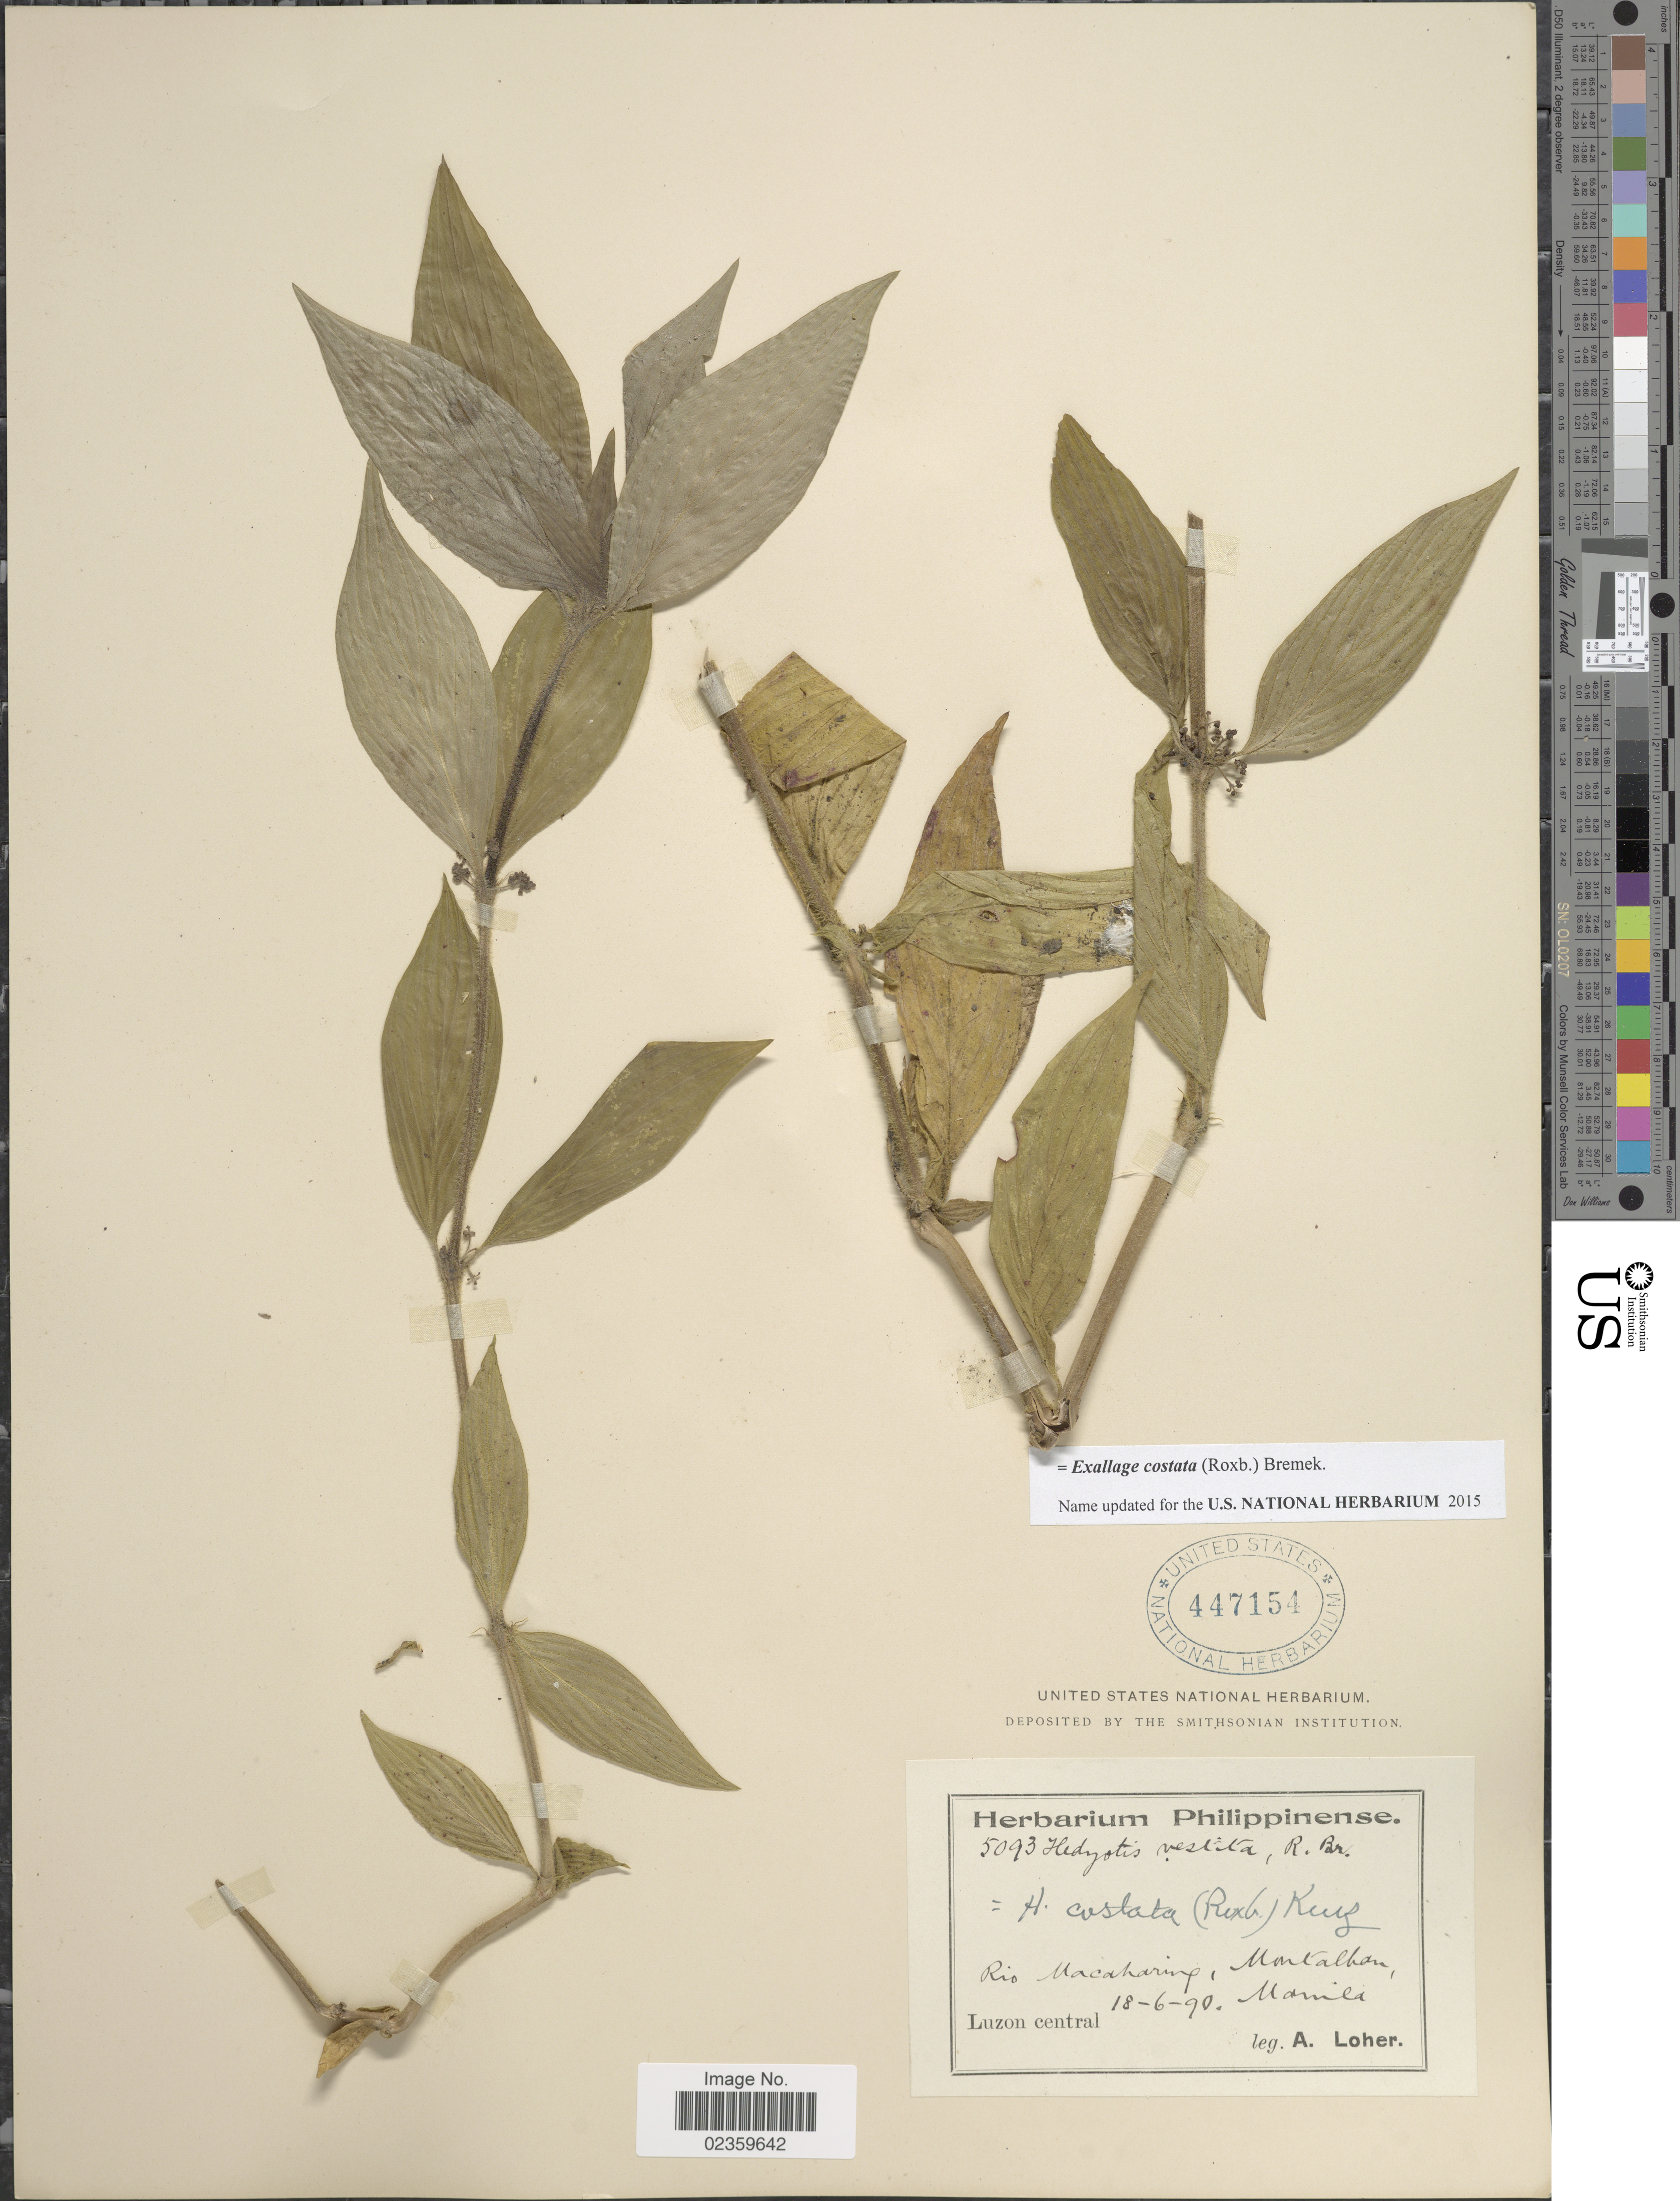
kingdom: Plantae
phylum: Tracheophyta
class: Magnoliopsida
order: Gentianales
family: Rubiaceae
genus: Exallage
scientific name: Exallage costata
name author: (Roxb.) Bremek.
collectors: A. Loher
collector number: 5093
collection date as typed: Transcribed d/m/y: 18/6/90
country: Philippines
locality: Rio Macaharing, Montalban, Manila. Luzon central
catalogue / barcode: US 447154